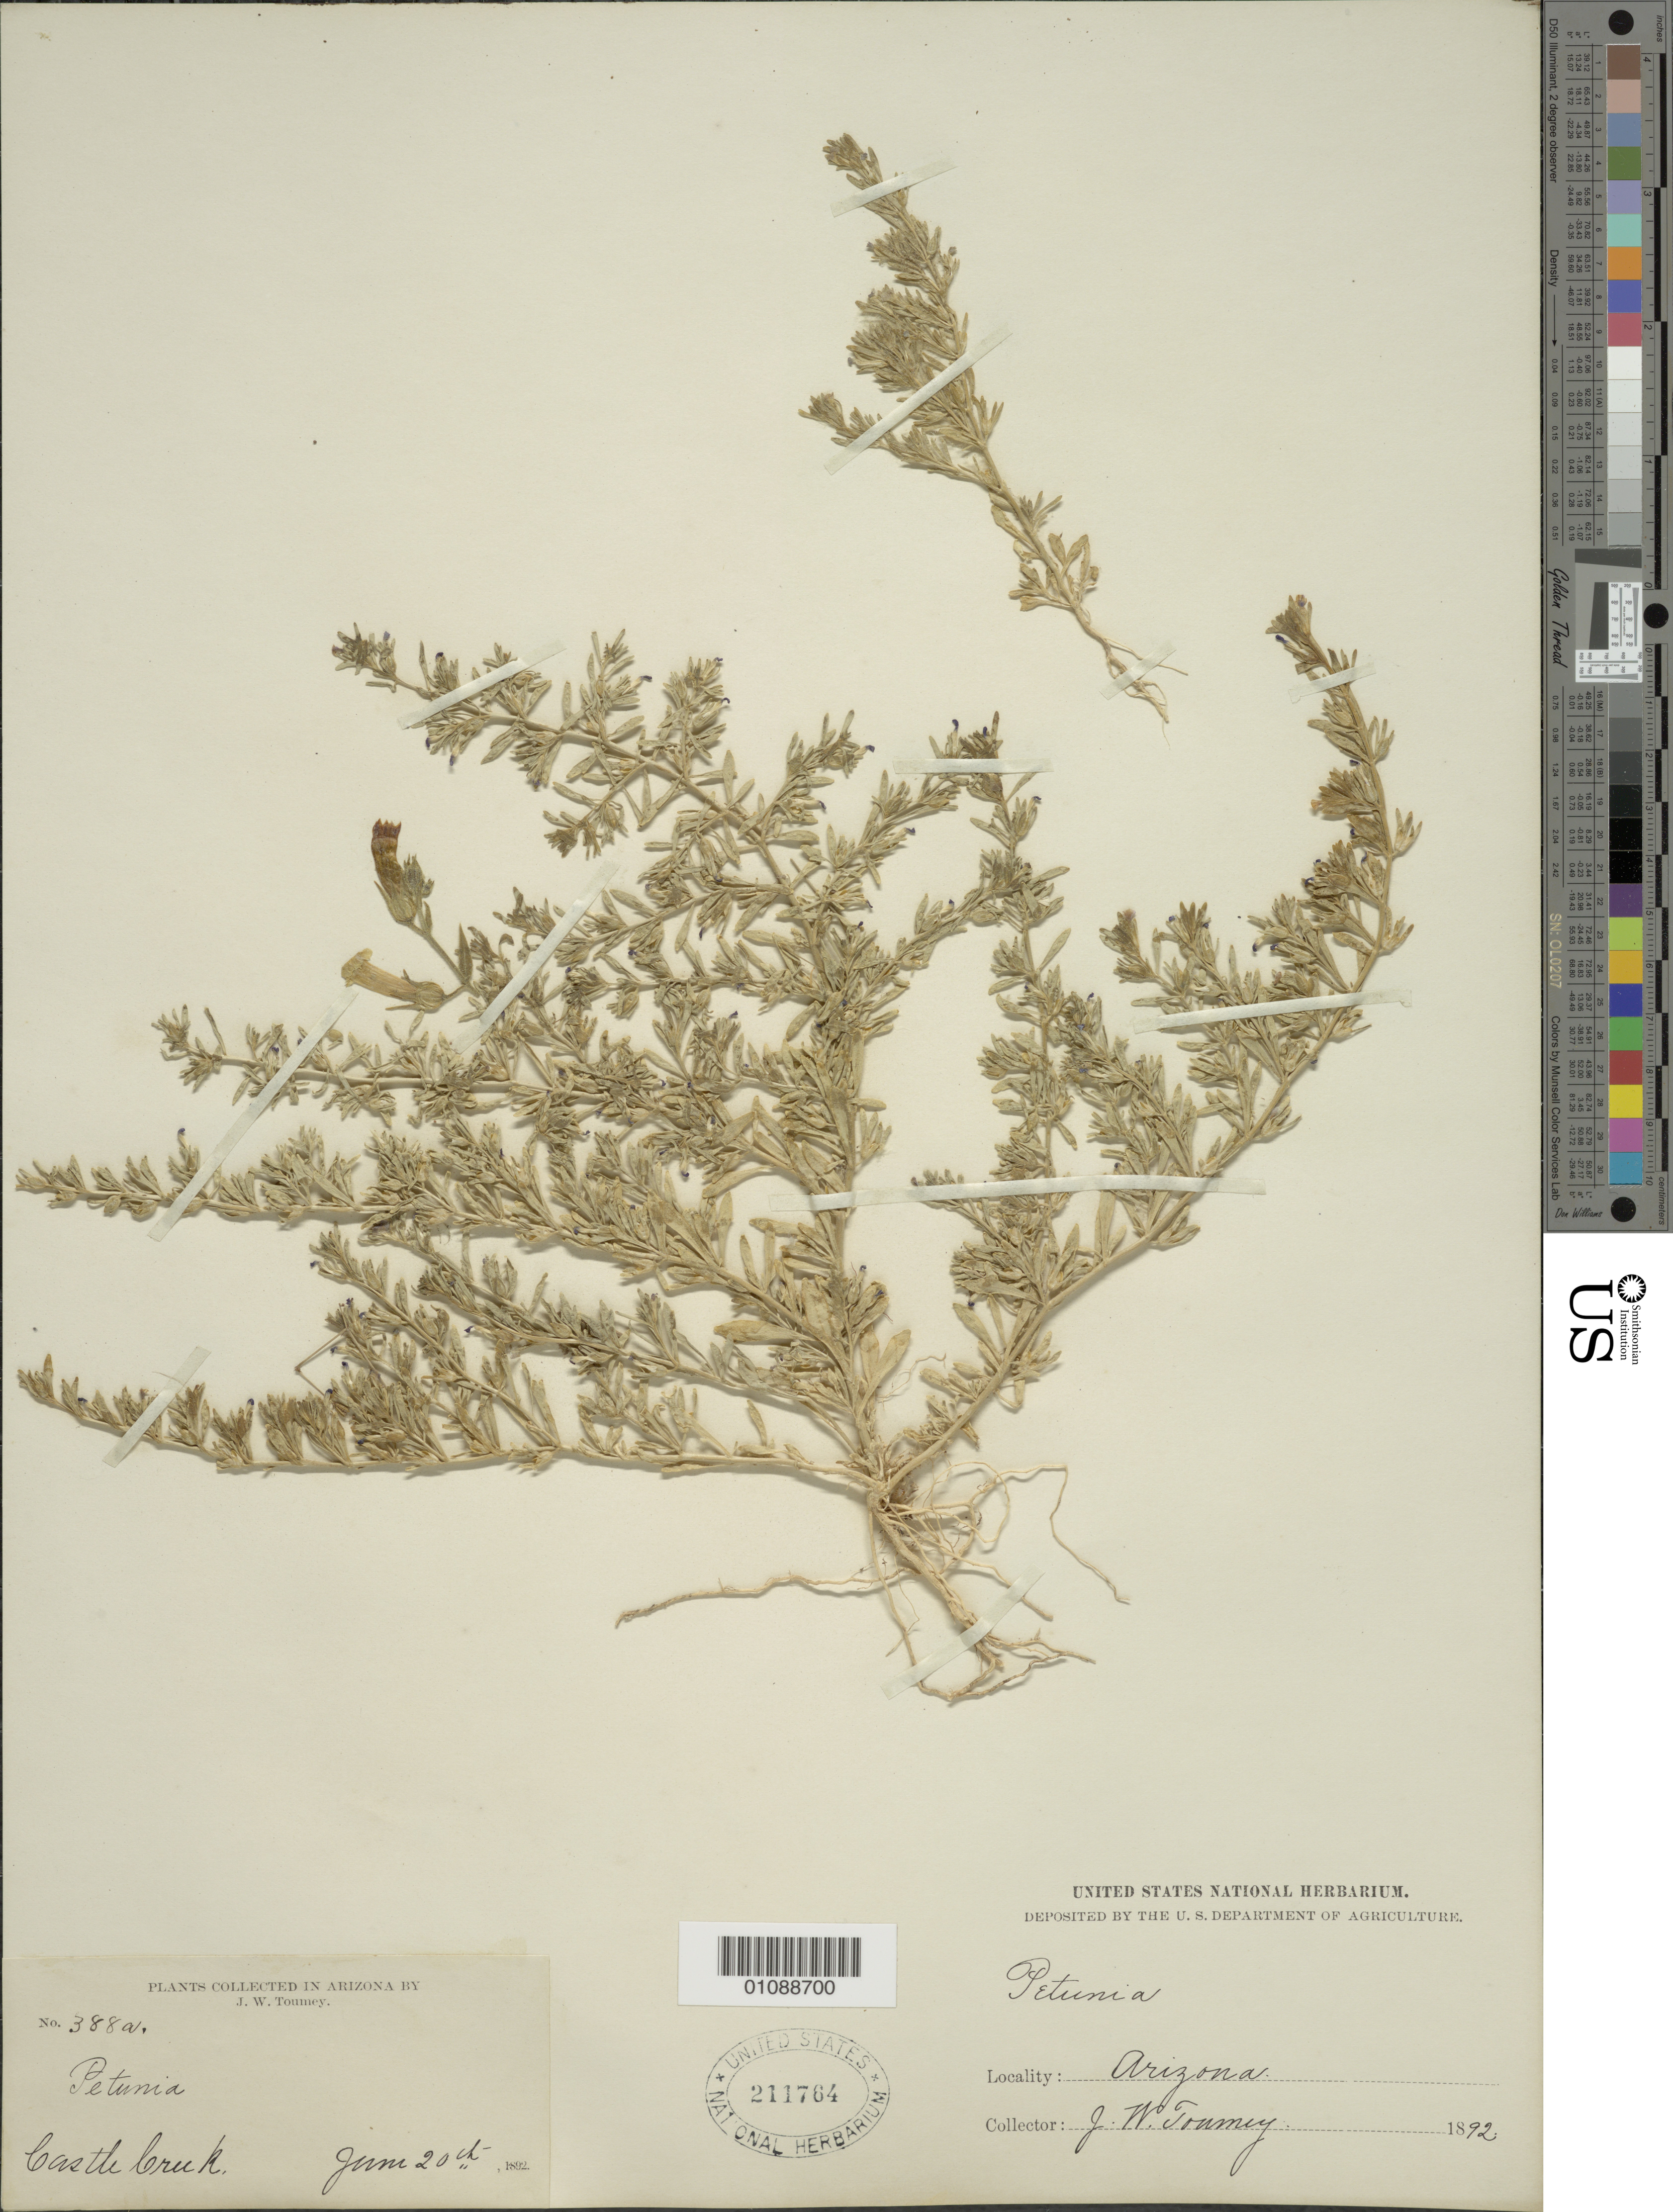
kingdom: Plantae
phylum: Tracheophyta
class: Magnoliopsida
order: Solanales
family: Solanaceae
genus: Petunia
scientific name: Petunia parviflora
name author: Juss.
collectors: J. W. Toumey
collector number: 388a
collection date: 1892-06-20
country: United States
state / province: Arizona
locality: Castle Creek.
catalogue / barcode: US 211764